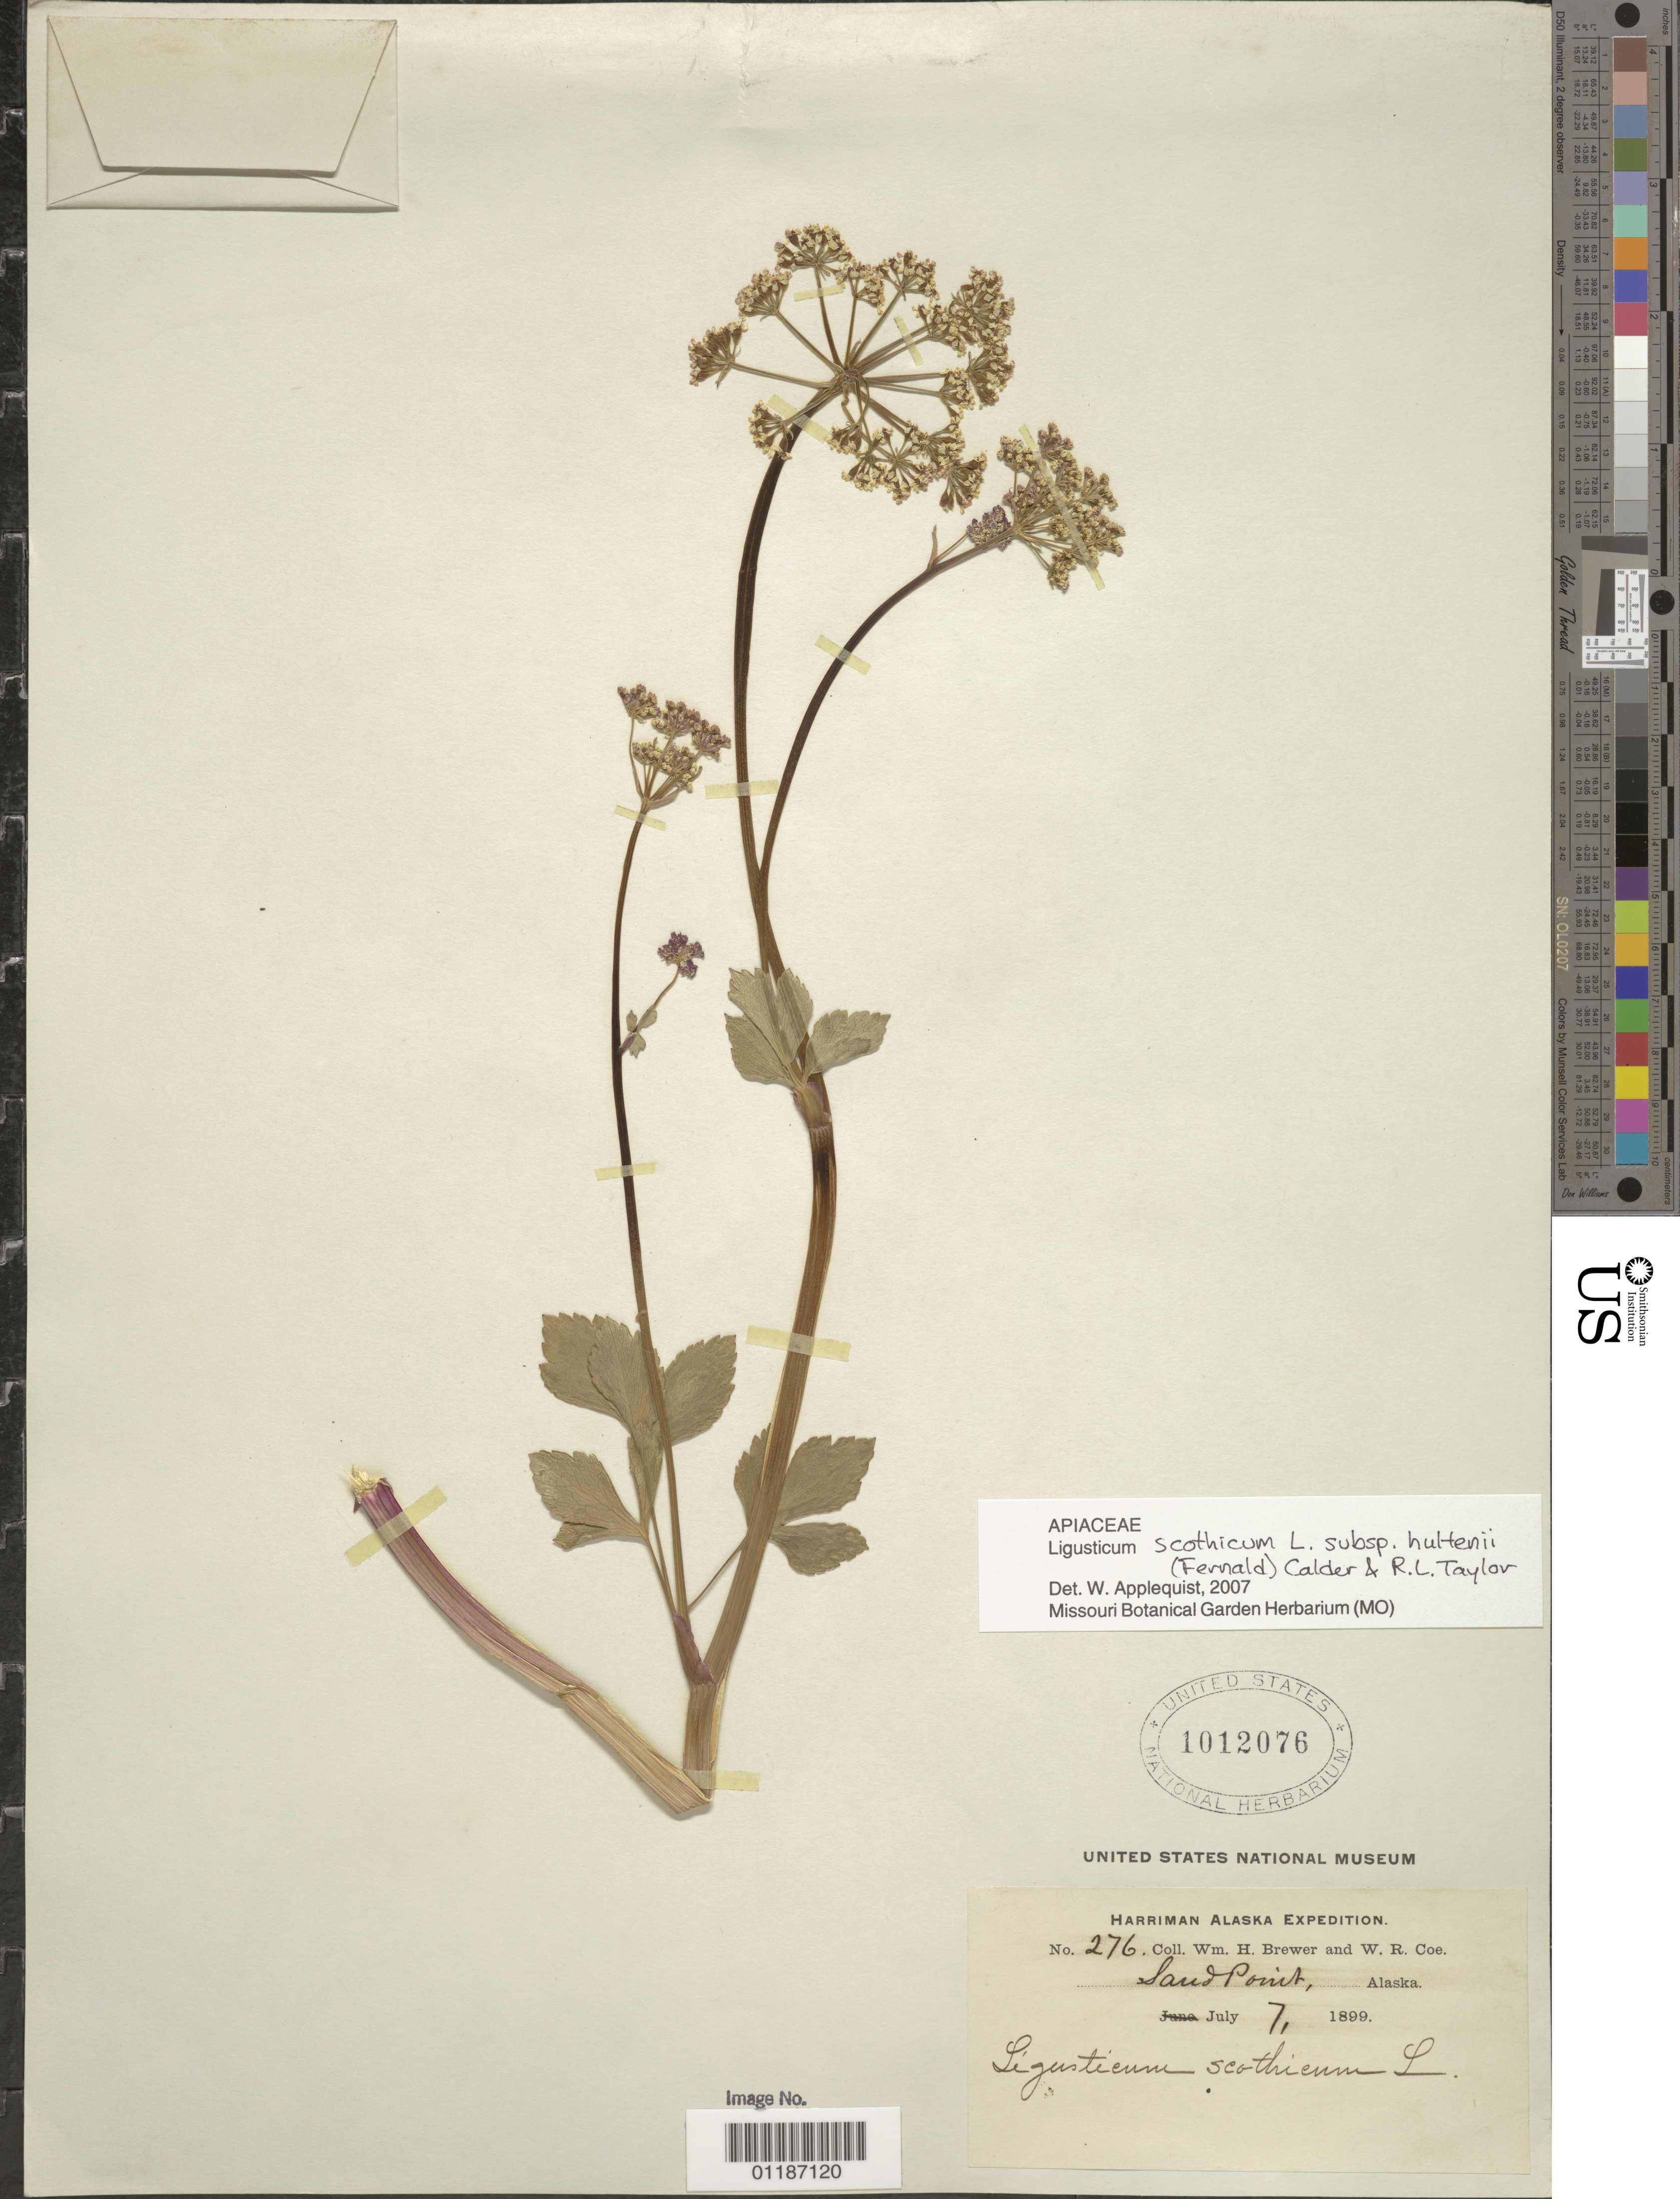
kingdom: Plantae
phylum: Tracheophyta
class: Magnoliopsida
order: Apiales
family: Apiaceae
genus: Ligusticum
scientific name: Ligusticum scoticum subsp. hultenii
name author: (Fernald) Calder & Roy L. Taylor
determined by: Applequist, W. L.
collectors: W. H. Brewer & W. Coe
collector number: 276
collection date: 1899-07-07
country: United States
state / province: Alaska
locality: Sand Point.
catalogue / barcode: US 1012076